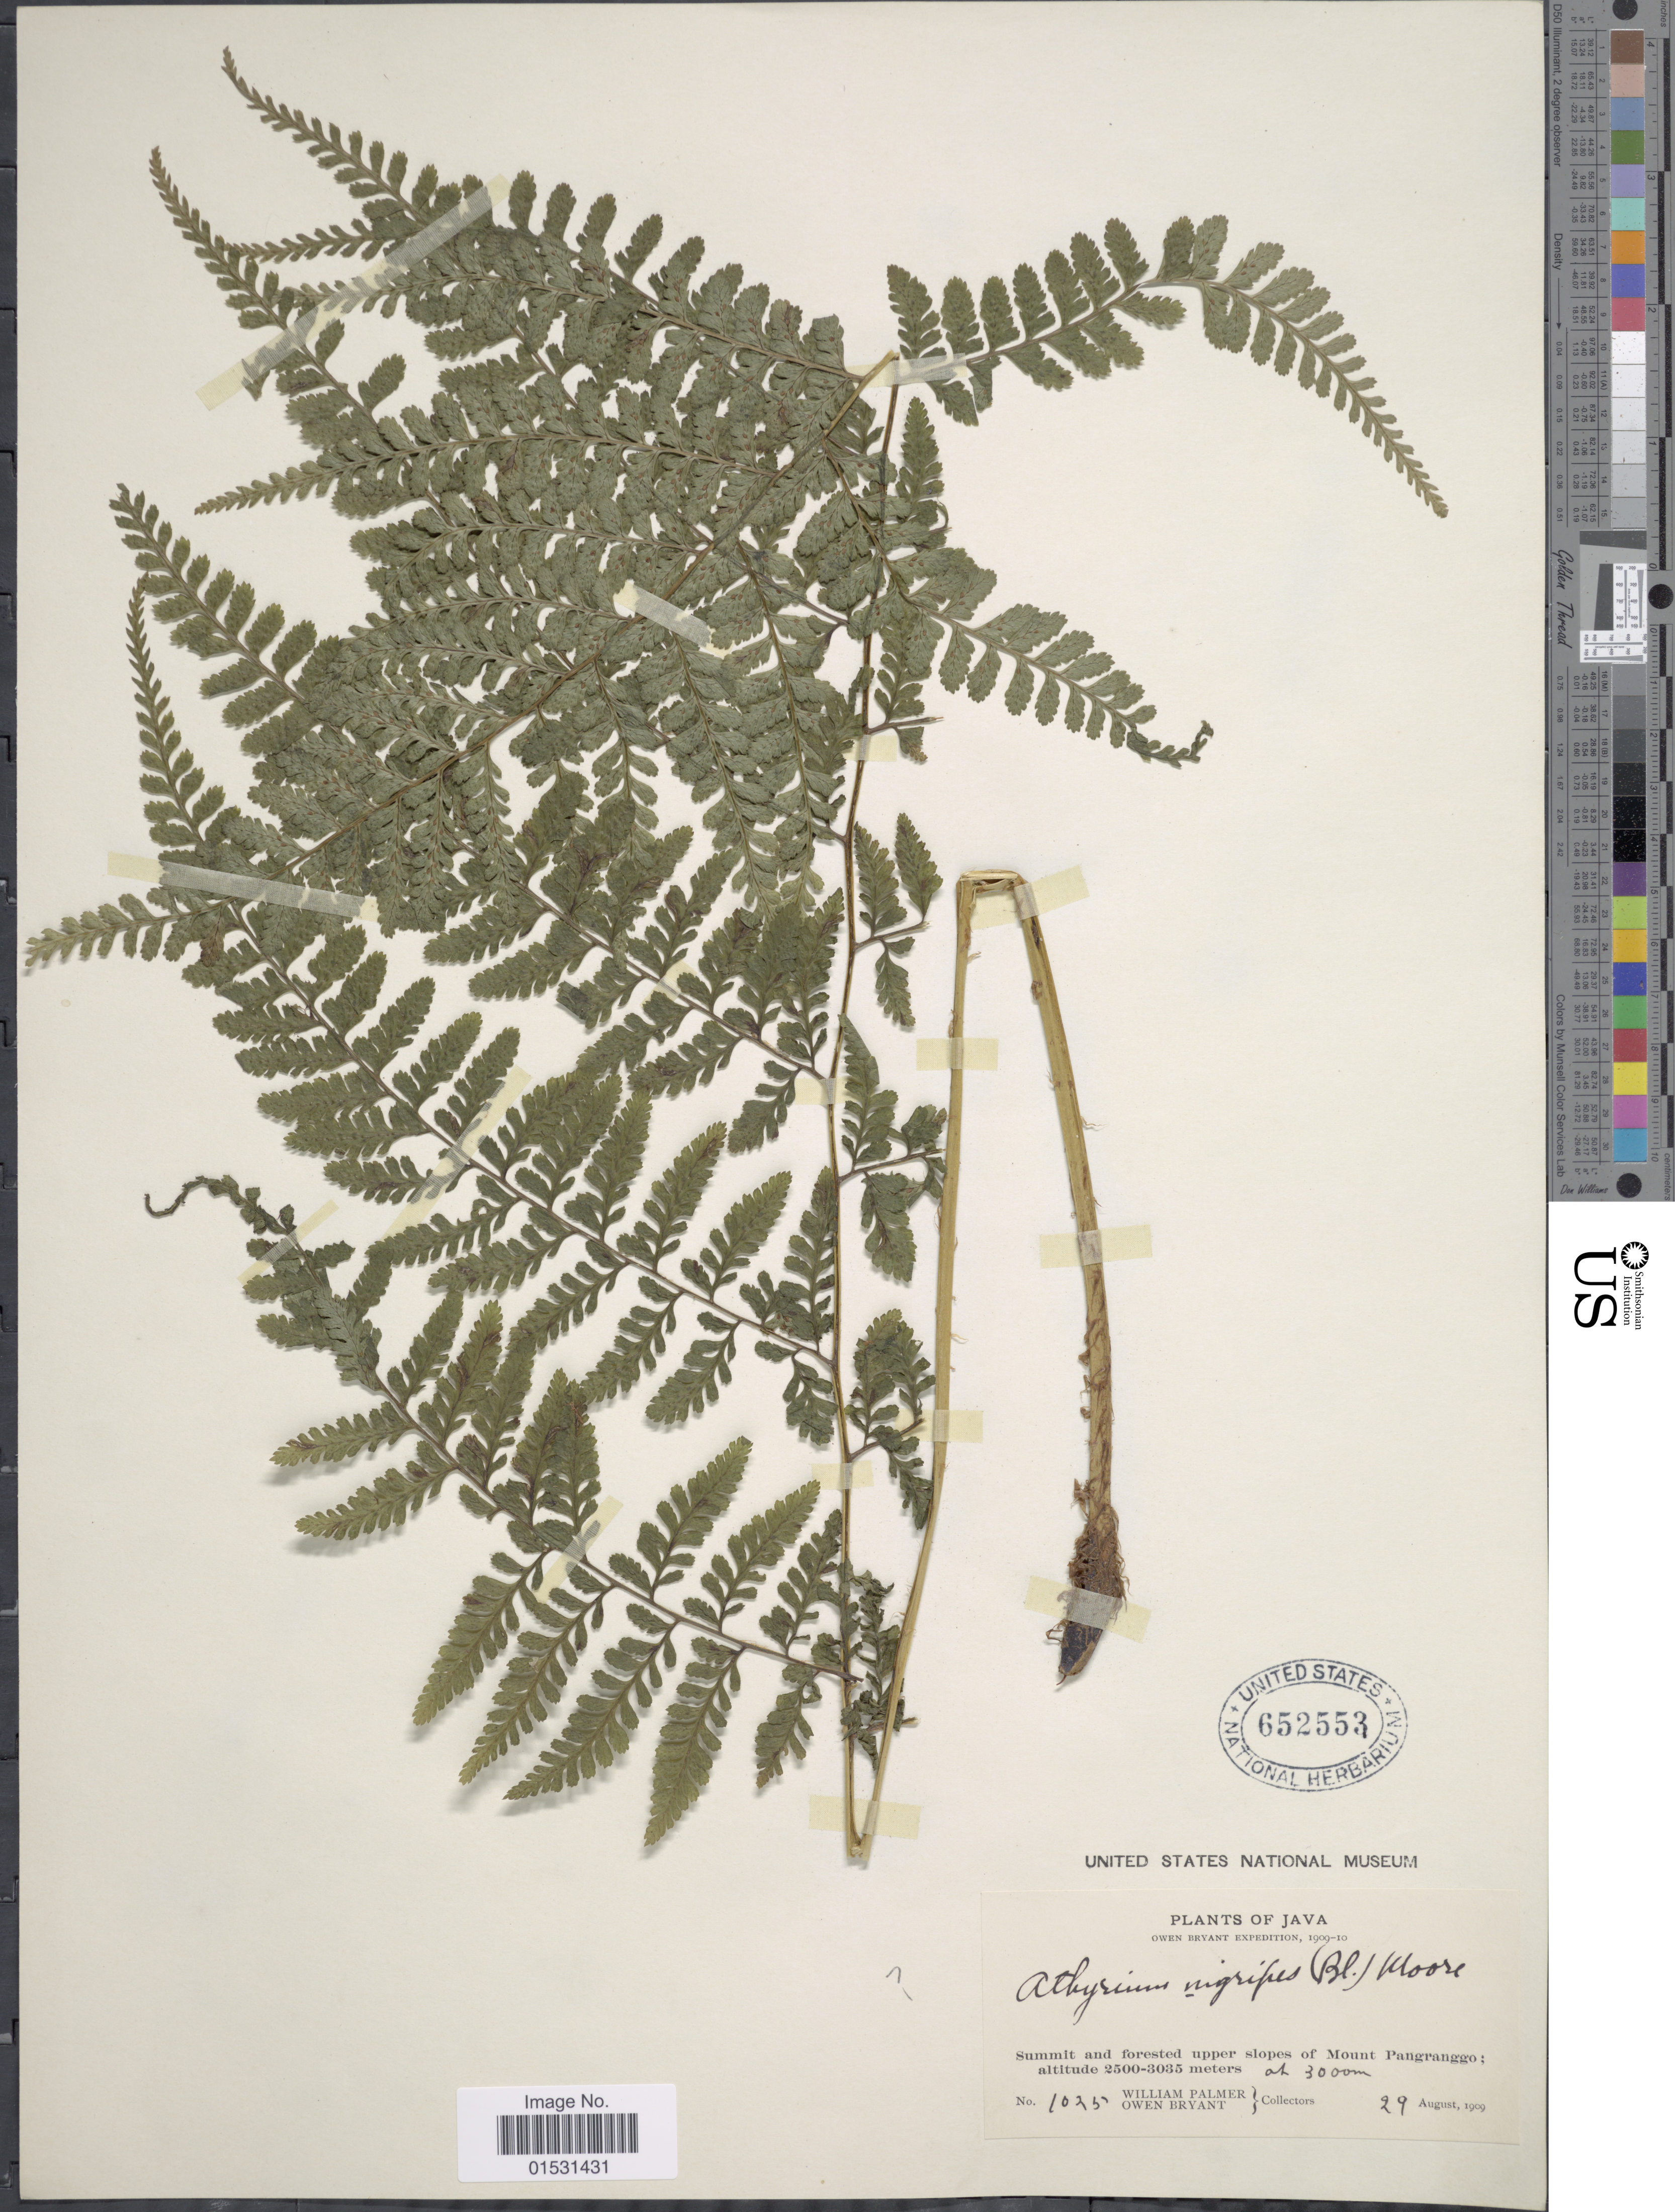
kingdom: Plantae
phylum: Tracheophyta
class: Polypodiopsida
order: Polypodiales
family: Athyriaceae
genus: Athyrium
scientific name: Athyrium nigripes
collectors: W. Palmer & O. Bryant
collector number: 1025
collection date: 1909-08-29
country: Indonesia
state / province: Java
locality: Summit and forested upper slopes of Mount Pangtanggo.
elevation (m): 3000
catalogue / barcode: US 652553